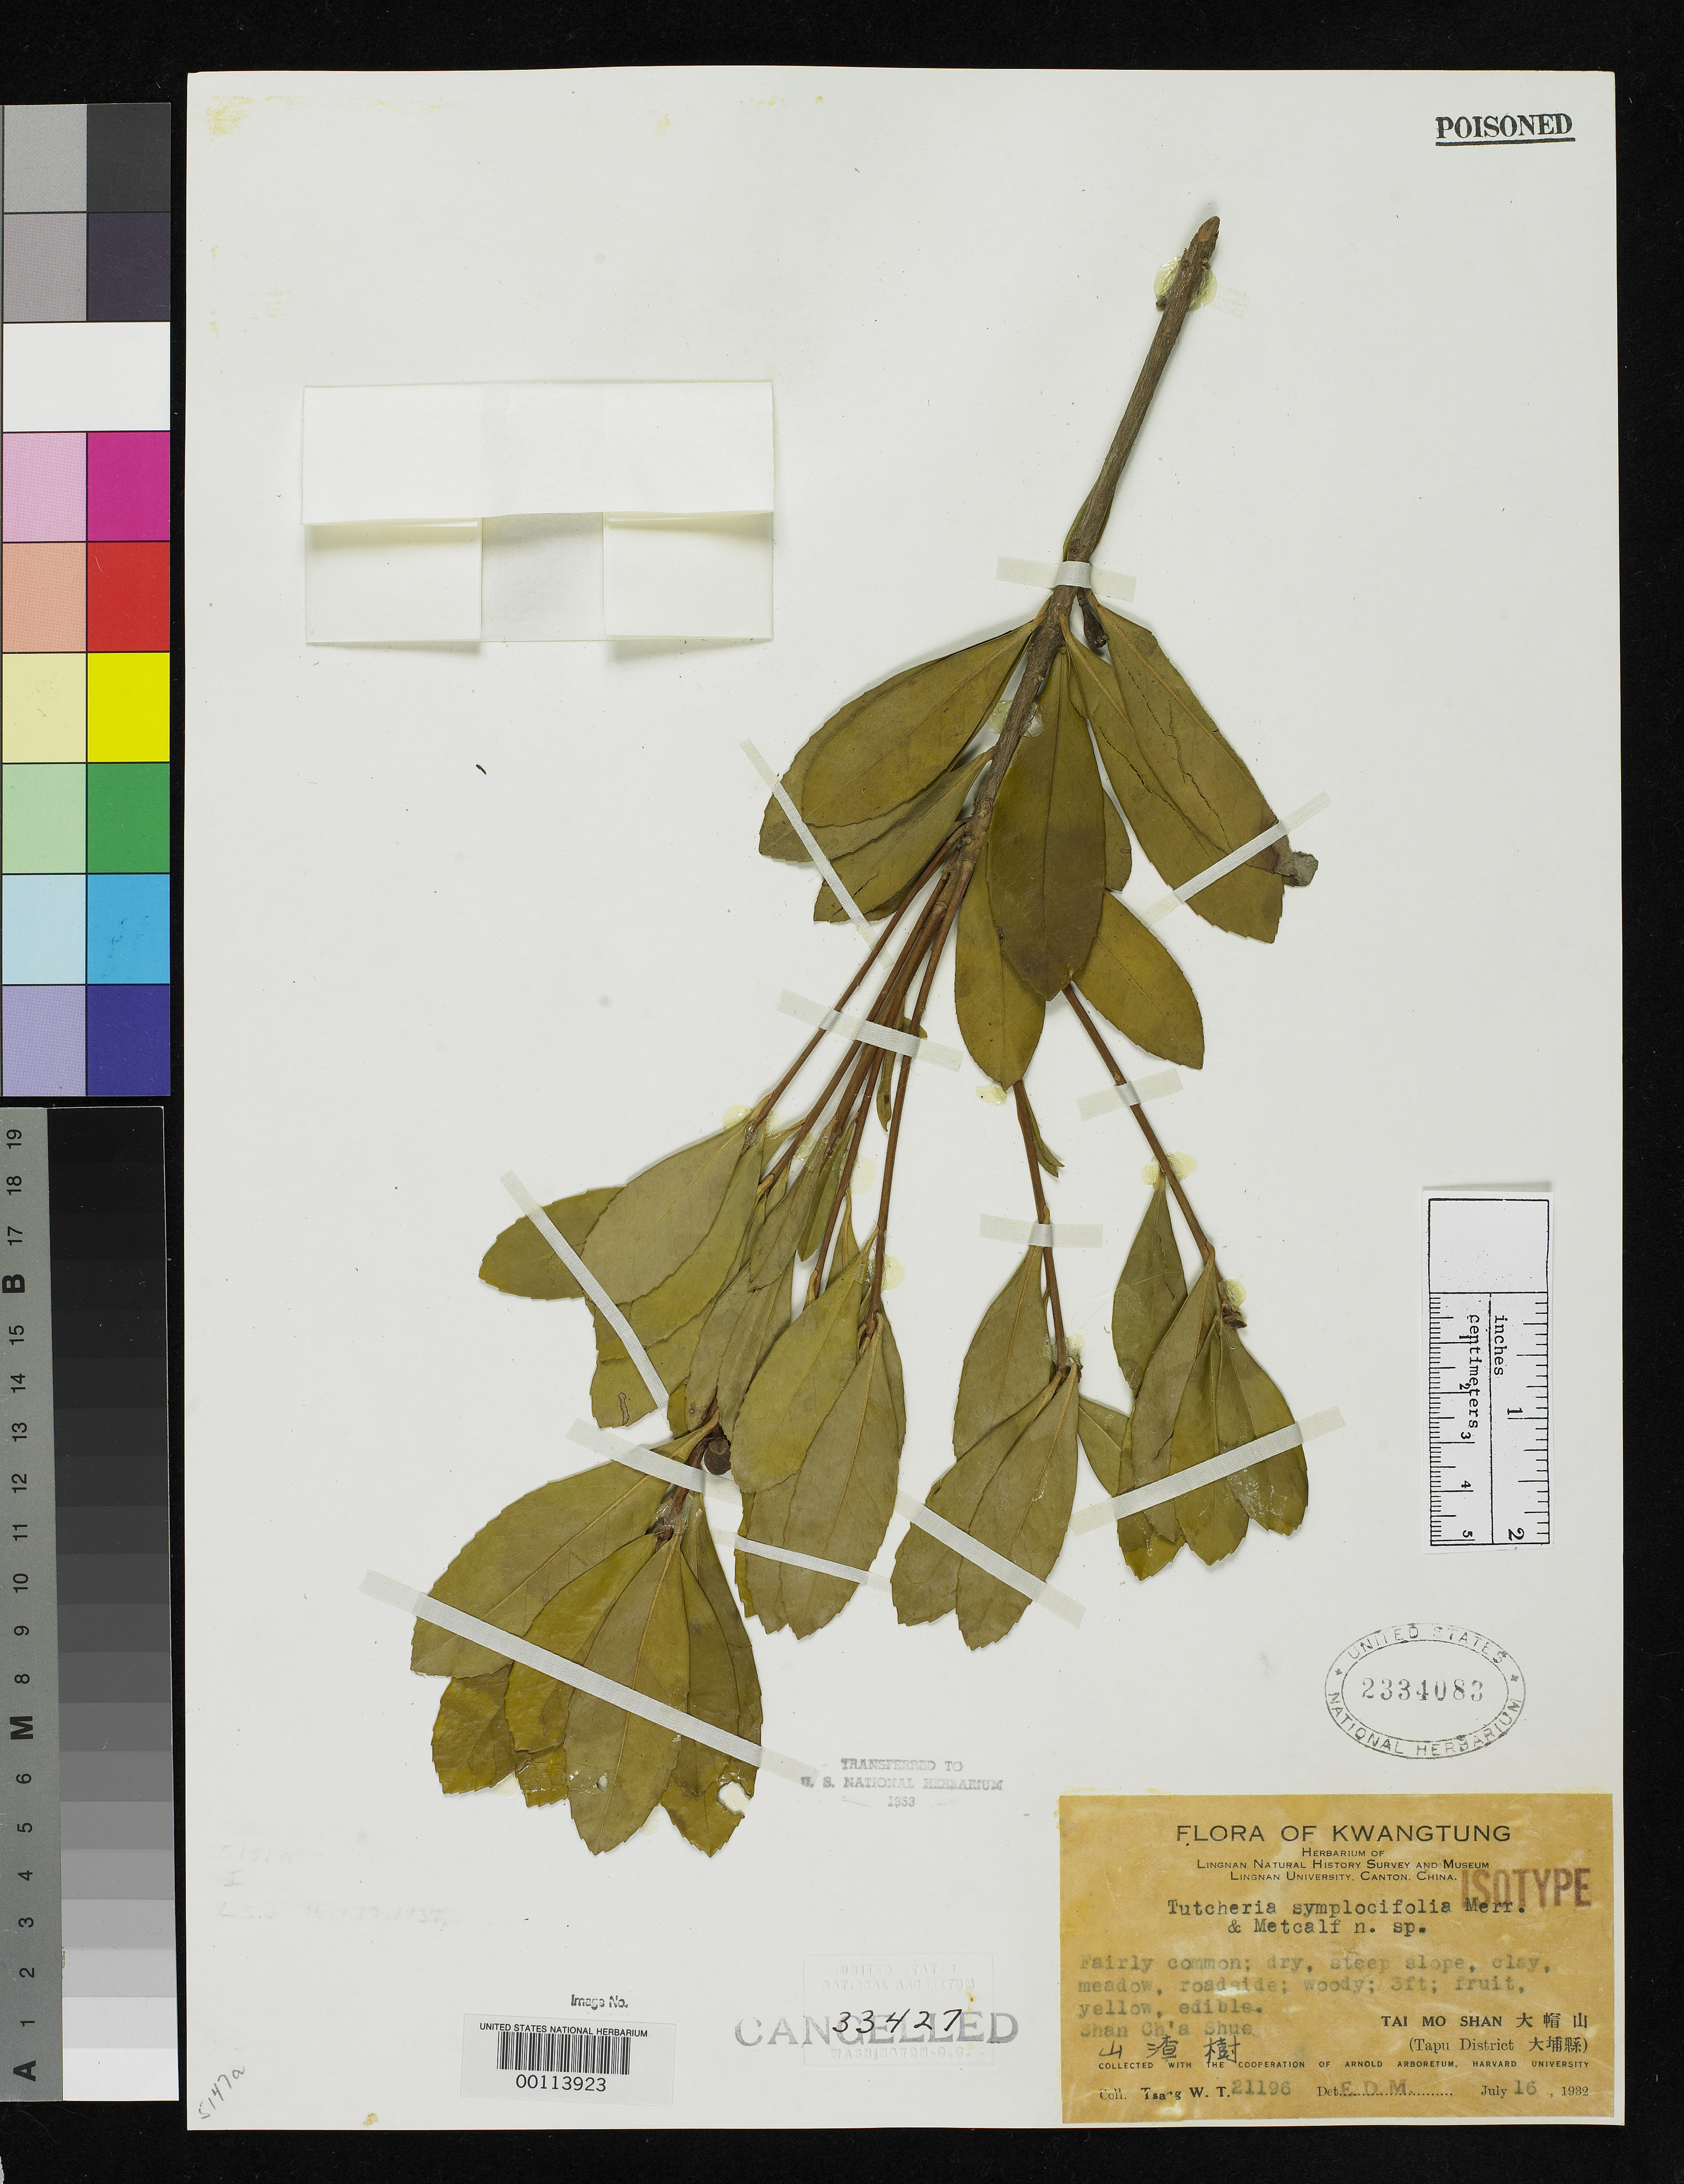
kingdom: Plantae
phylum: Tracheophyta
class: Magnoliopsida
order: Ericales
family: Theaceae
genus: Tutcheria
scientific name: Tutcheria symplocifolia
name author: Merr. & F.P. Metcalf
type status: Isotype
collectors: W. T. Tsang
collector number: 21196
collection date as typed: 16 Jul 1932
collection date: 1932-07-16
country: China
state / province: Guangdong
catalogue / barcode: US 2334083